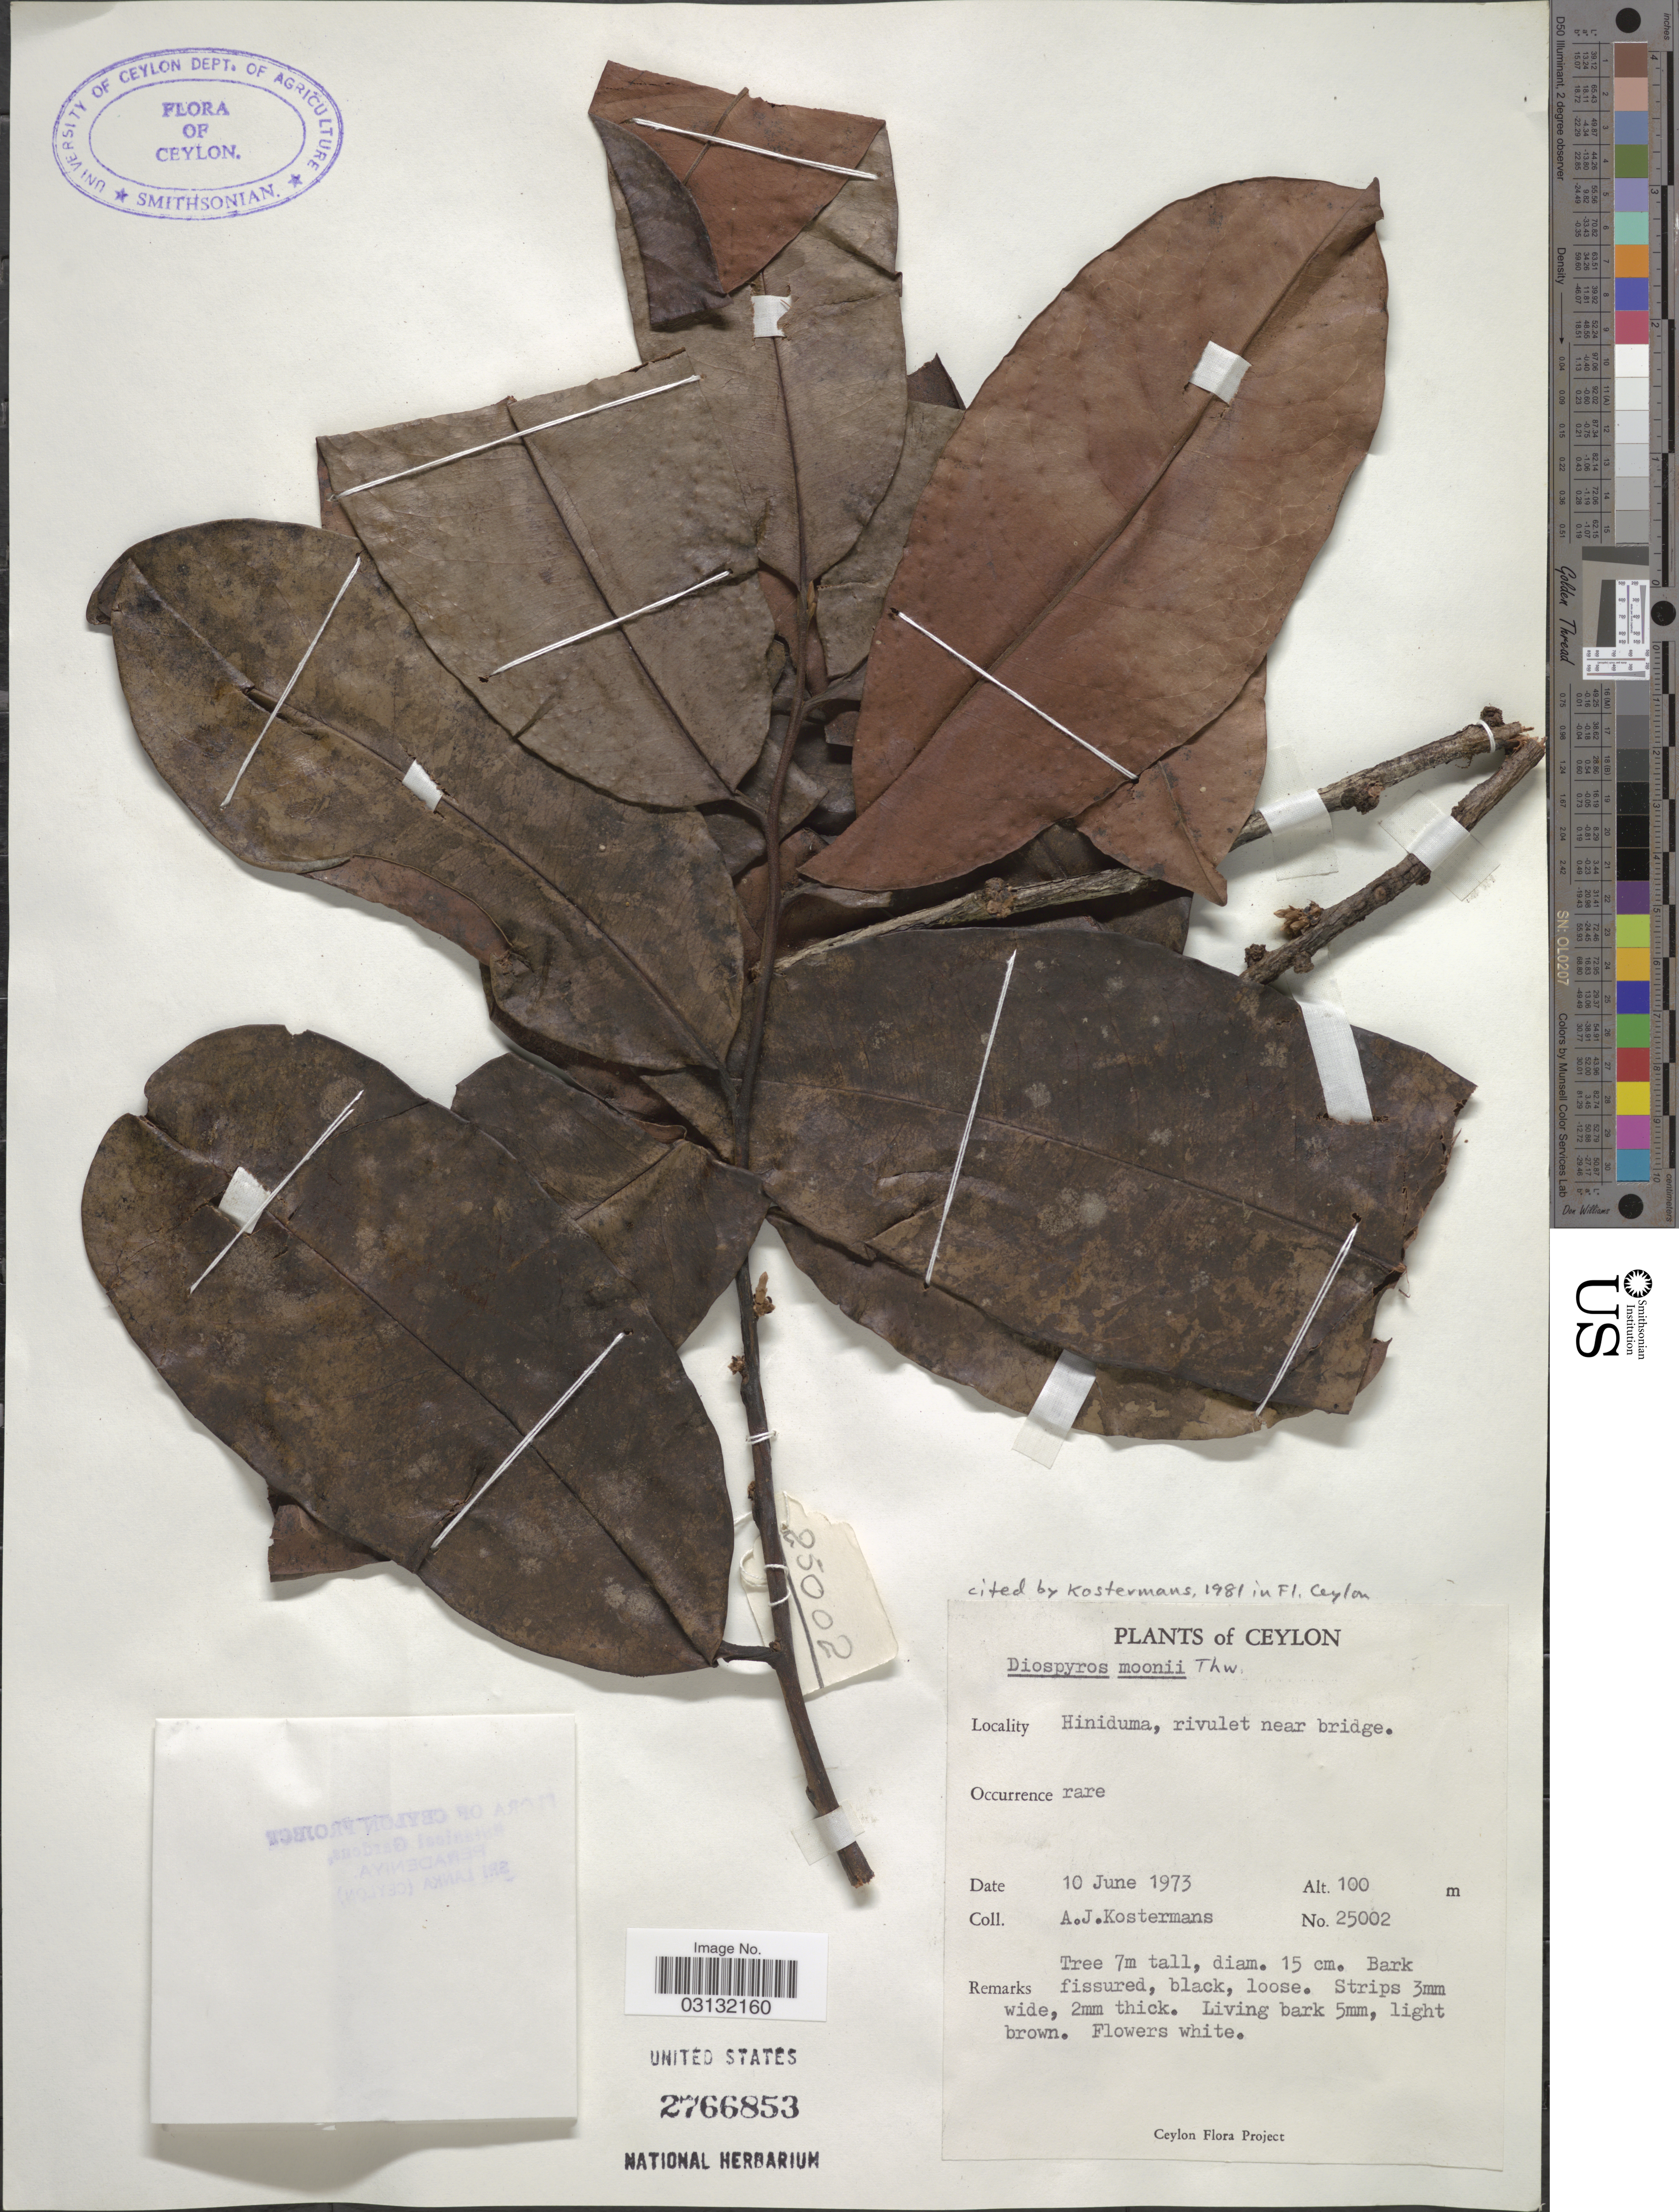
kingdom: Plantae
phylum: Tracheophyta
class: Magnoliopsida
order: Ericales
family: Ebenaceae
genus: Diospyros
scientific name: Diospyros moonii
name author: Thwaites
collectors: A. J. G. Kostermans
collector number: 25002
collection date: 1973-06-10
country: Sri Lanka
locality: Ceylon, Hiniduma, rivulet near bridge.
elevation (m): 100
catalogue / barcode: US 2766853